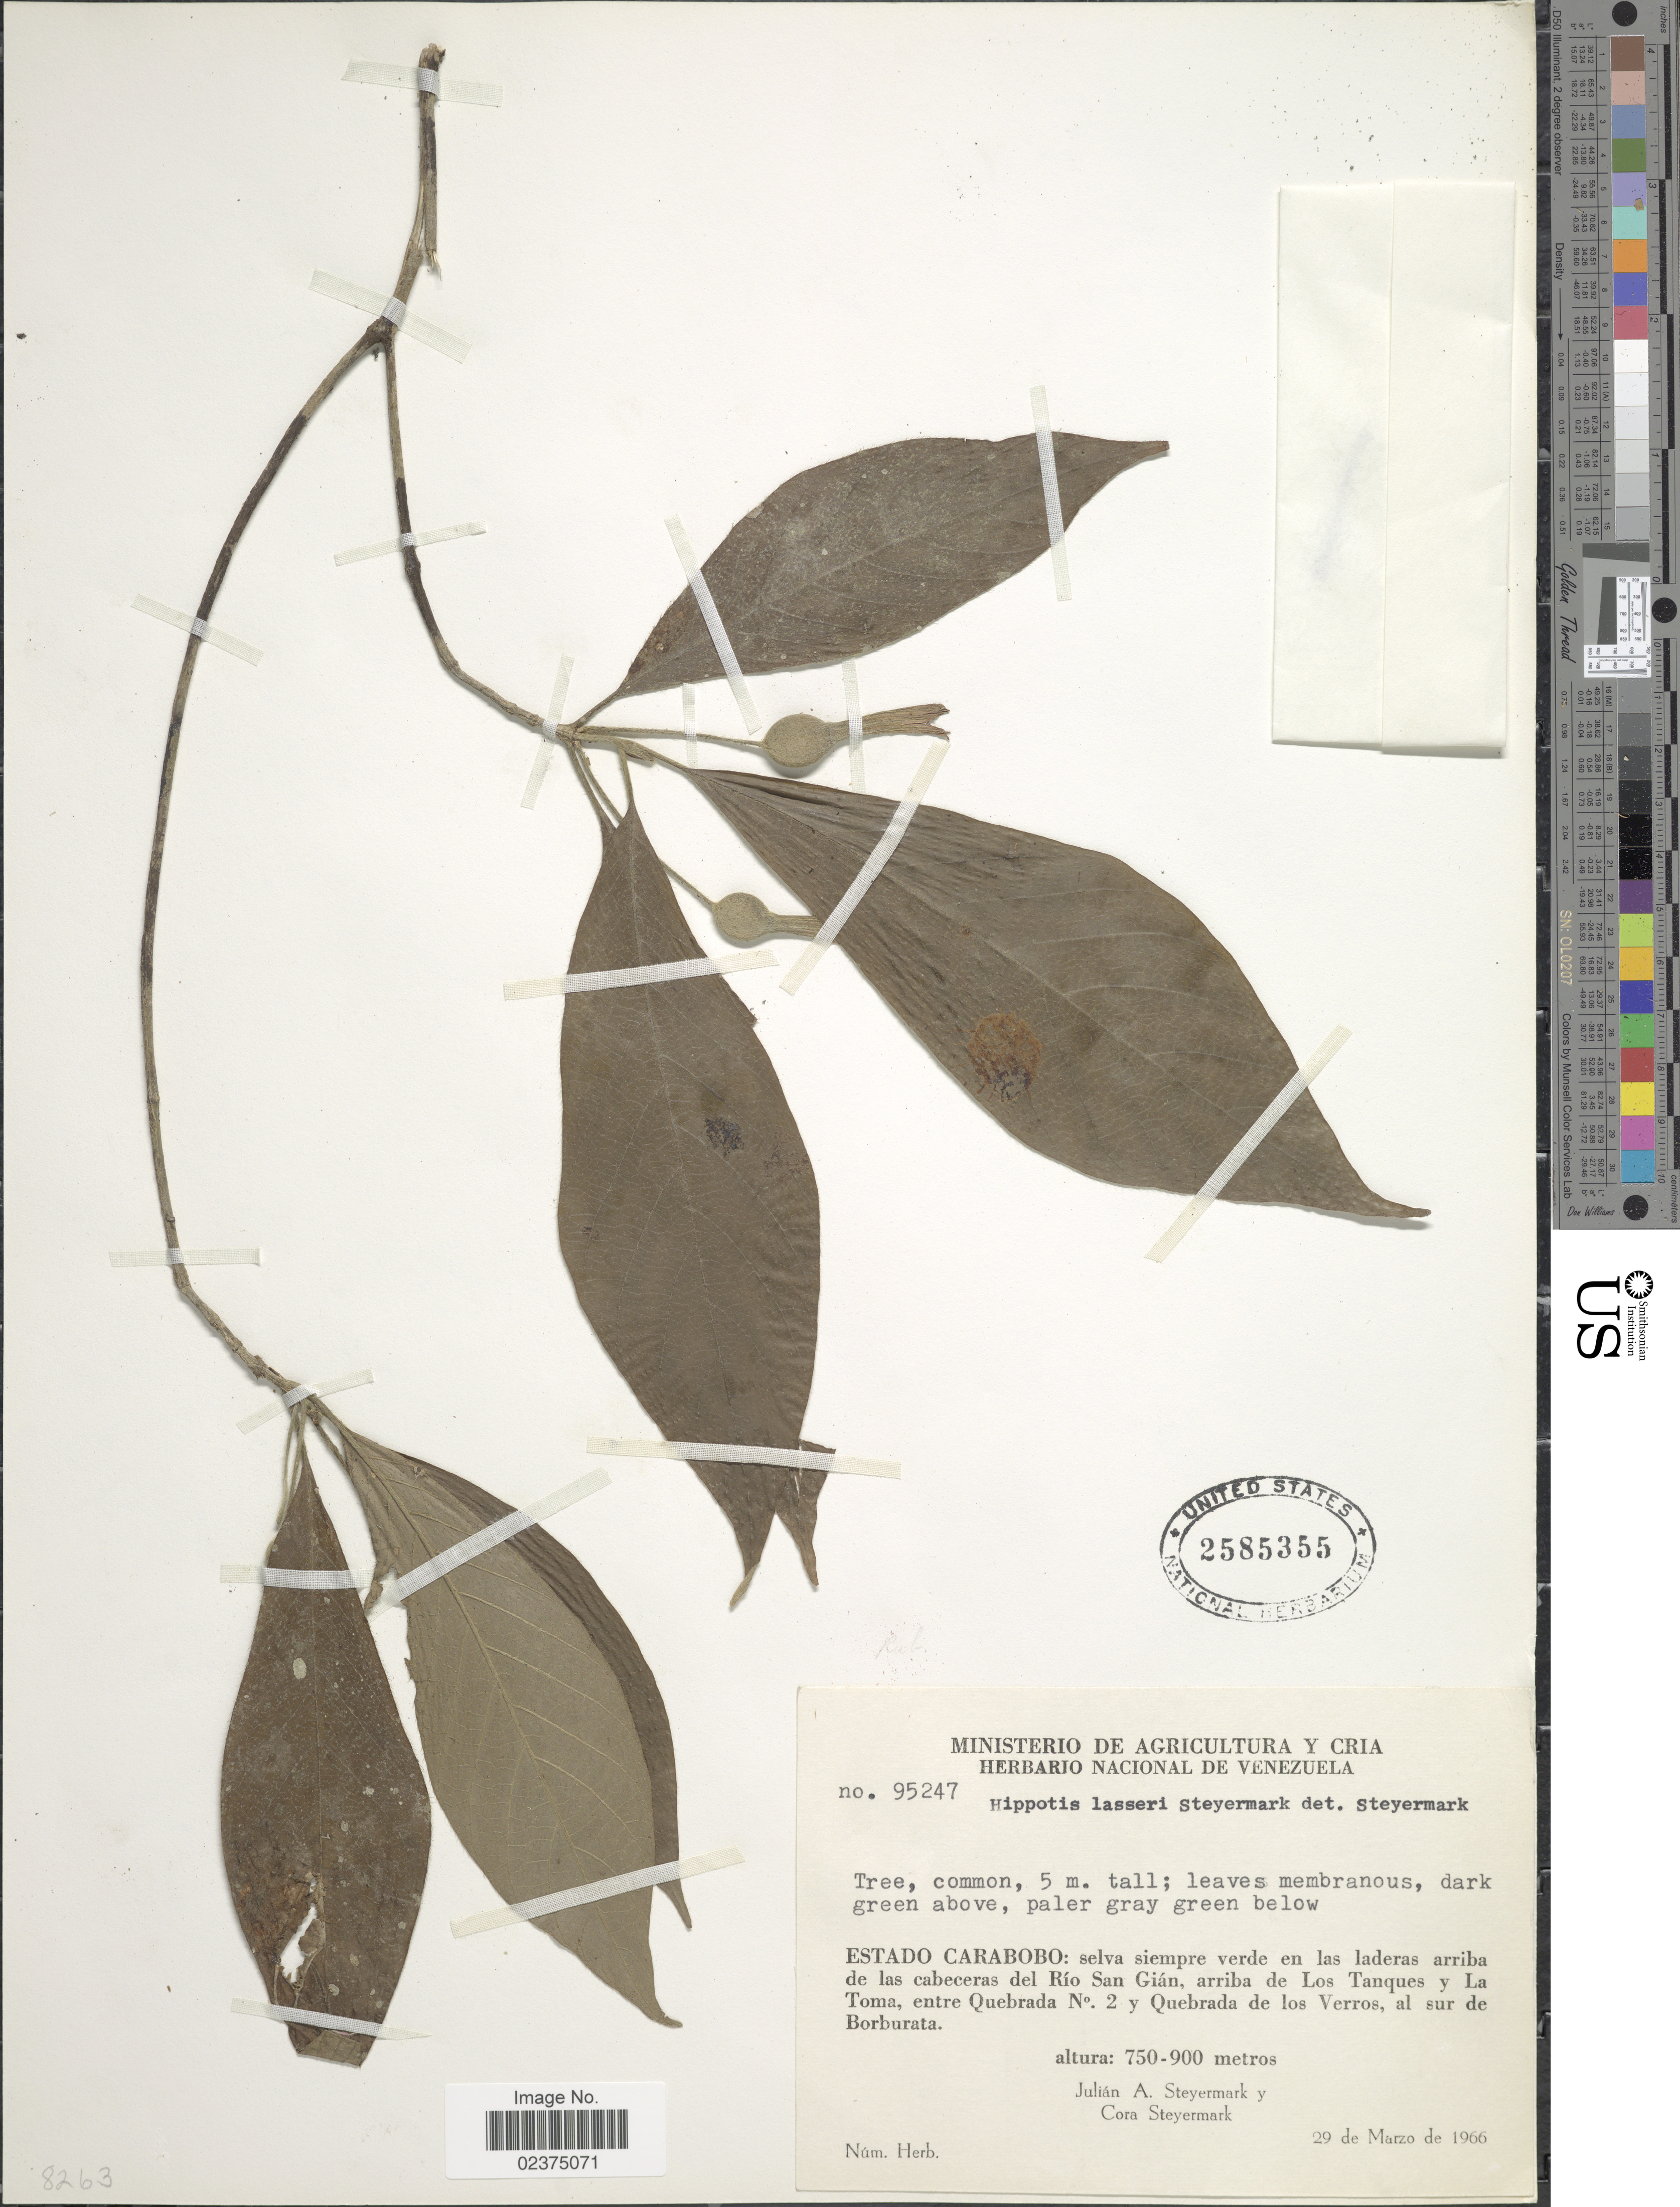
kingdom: Plantae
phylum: Tracheophyta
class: Magnoliopsida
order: Gentianales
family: Rubiaceae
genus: Hippotis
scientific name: Hippotis lasseri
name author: Steyerm.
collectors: J. Steyermark & C. Steyermark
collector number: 95247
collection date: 1966-03-29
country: Venezuela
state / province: Carabobo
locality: Selva siempre verde en las laderas arriba de las cabeceras del Rio San Gian, arriba de Los Tanques y La Toma, entre Quebrada no. 2 y Quebrada de los Verros, al sur de Borburata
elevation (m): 750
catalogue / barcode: US 2585355